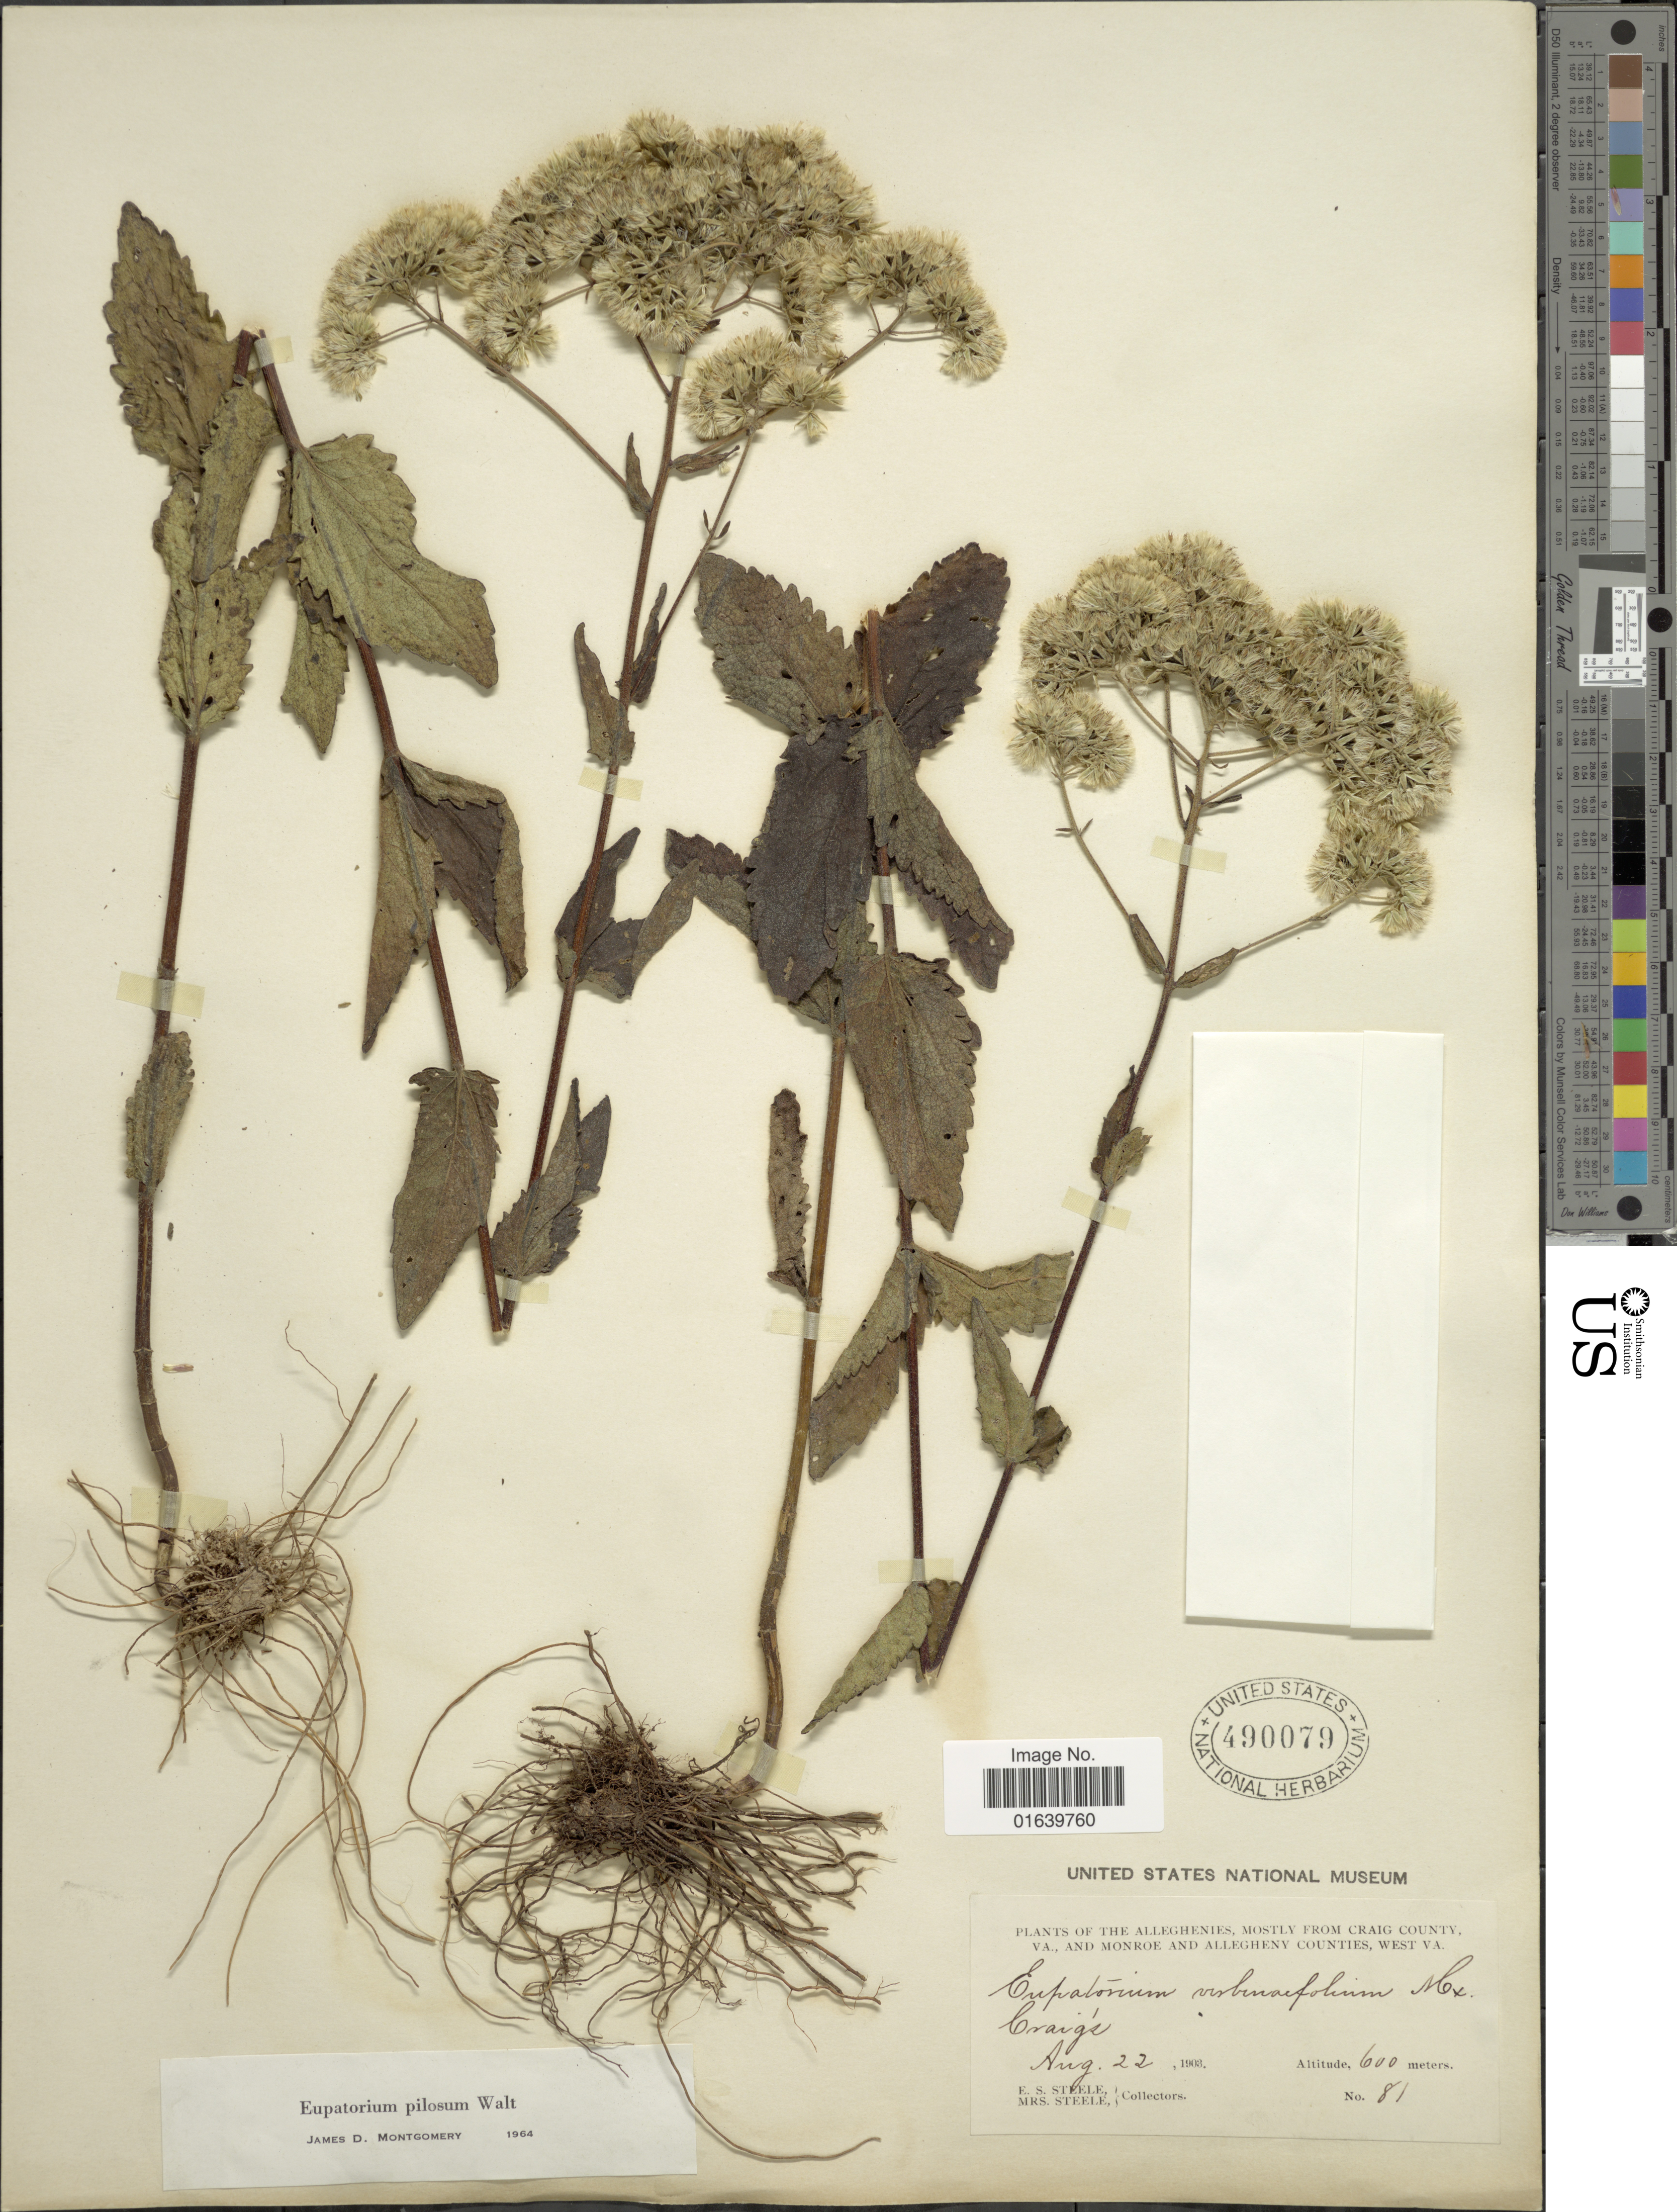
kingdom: Plantae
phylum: Tracheophyta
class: Magnoliopsida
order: Asterales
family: Asteraceae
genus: Eupatorium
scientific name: Eupatorium pilosum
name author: Walter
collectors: E. Steele & Mrs. E. S. Steele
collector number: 81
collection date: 1903-08-22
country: United States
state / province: West Virginia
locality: The Alleghenies, Mostly from Graig County, VA., and Monroe and Allegheny counties, West VA.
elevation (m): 600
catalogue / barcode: US 490079